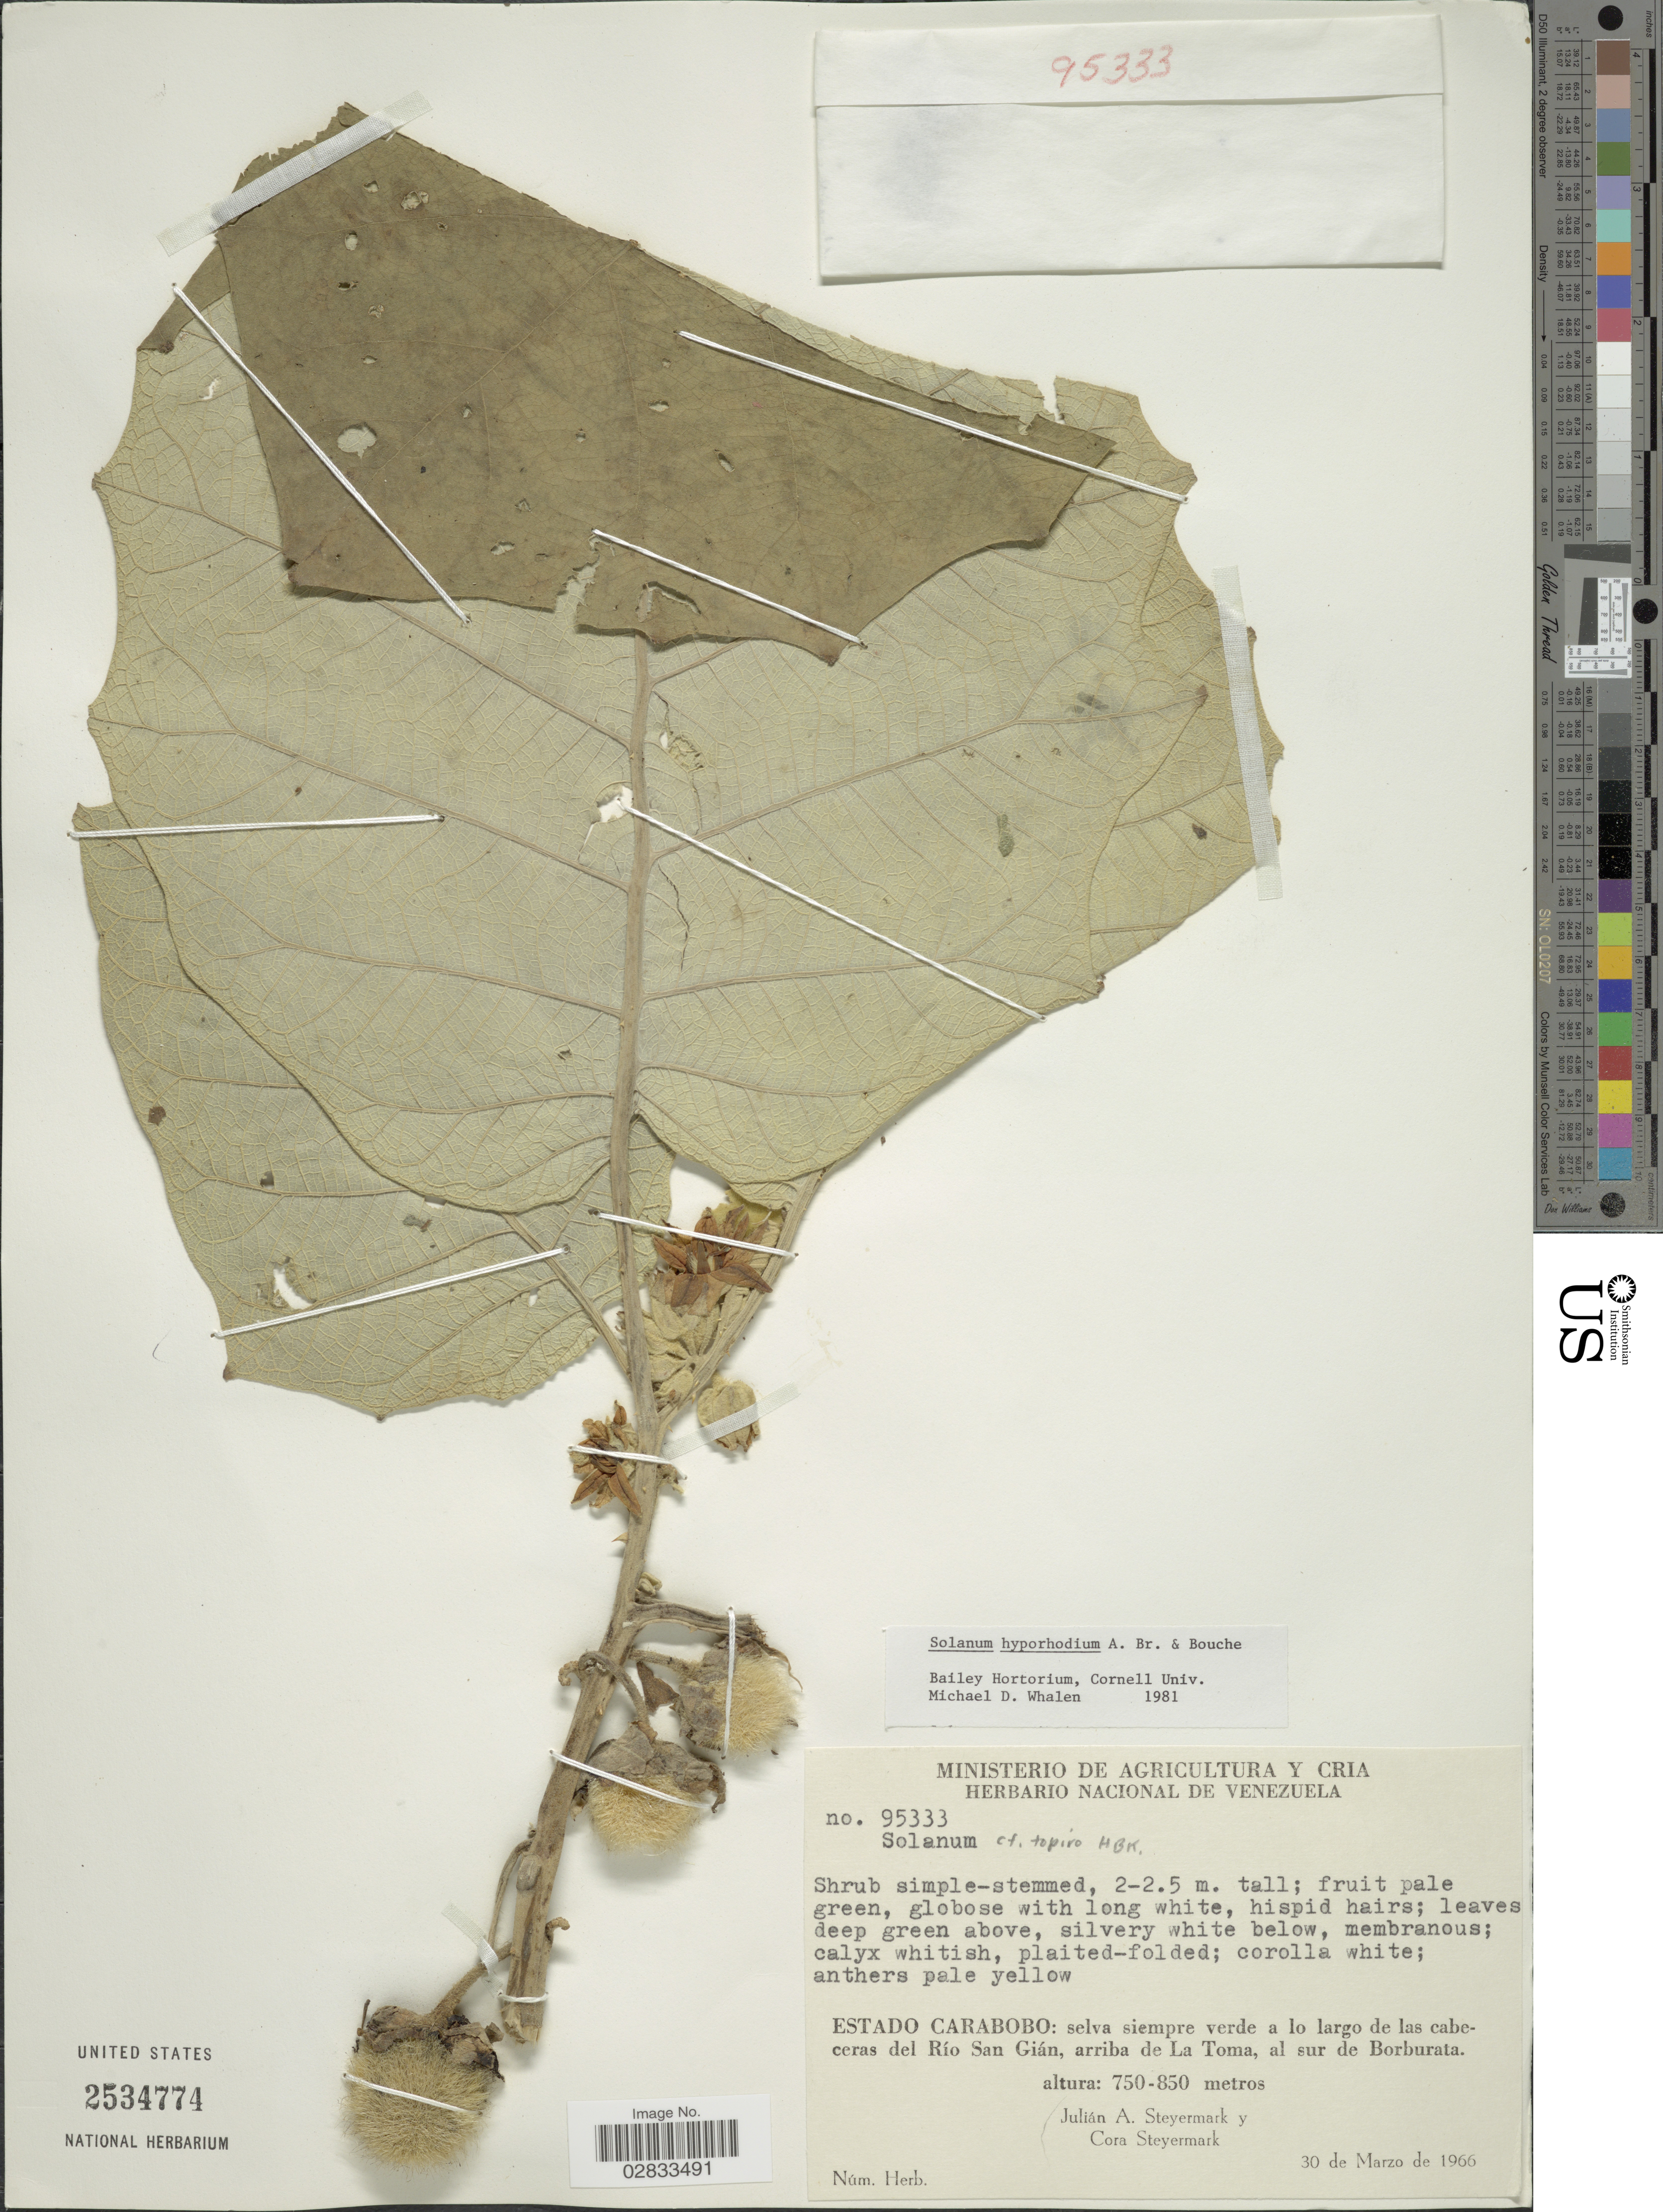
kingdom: Plantae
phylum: Tracheophyta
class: Magnoliopsida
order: Solanales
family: Solanaceae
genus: Solanum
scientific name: Solanum hyporhodium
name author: A. Braun & C.D. Bouché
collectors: J. Steyermark & C. Steyermark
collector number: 95333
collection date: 1966-03-30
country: Venezuela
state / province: Carabobo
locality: Selva siempre verde a lo largo de las cabeceras del Río San Gián, arriba de La Toma, al sur de Borburata.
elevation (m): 750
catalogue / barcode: US 2534774